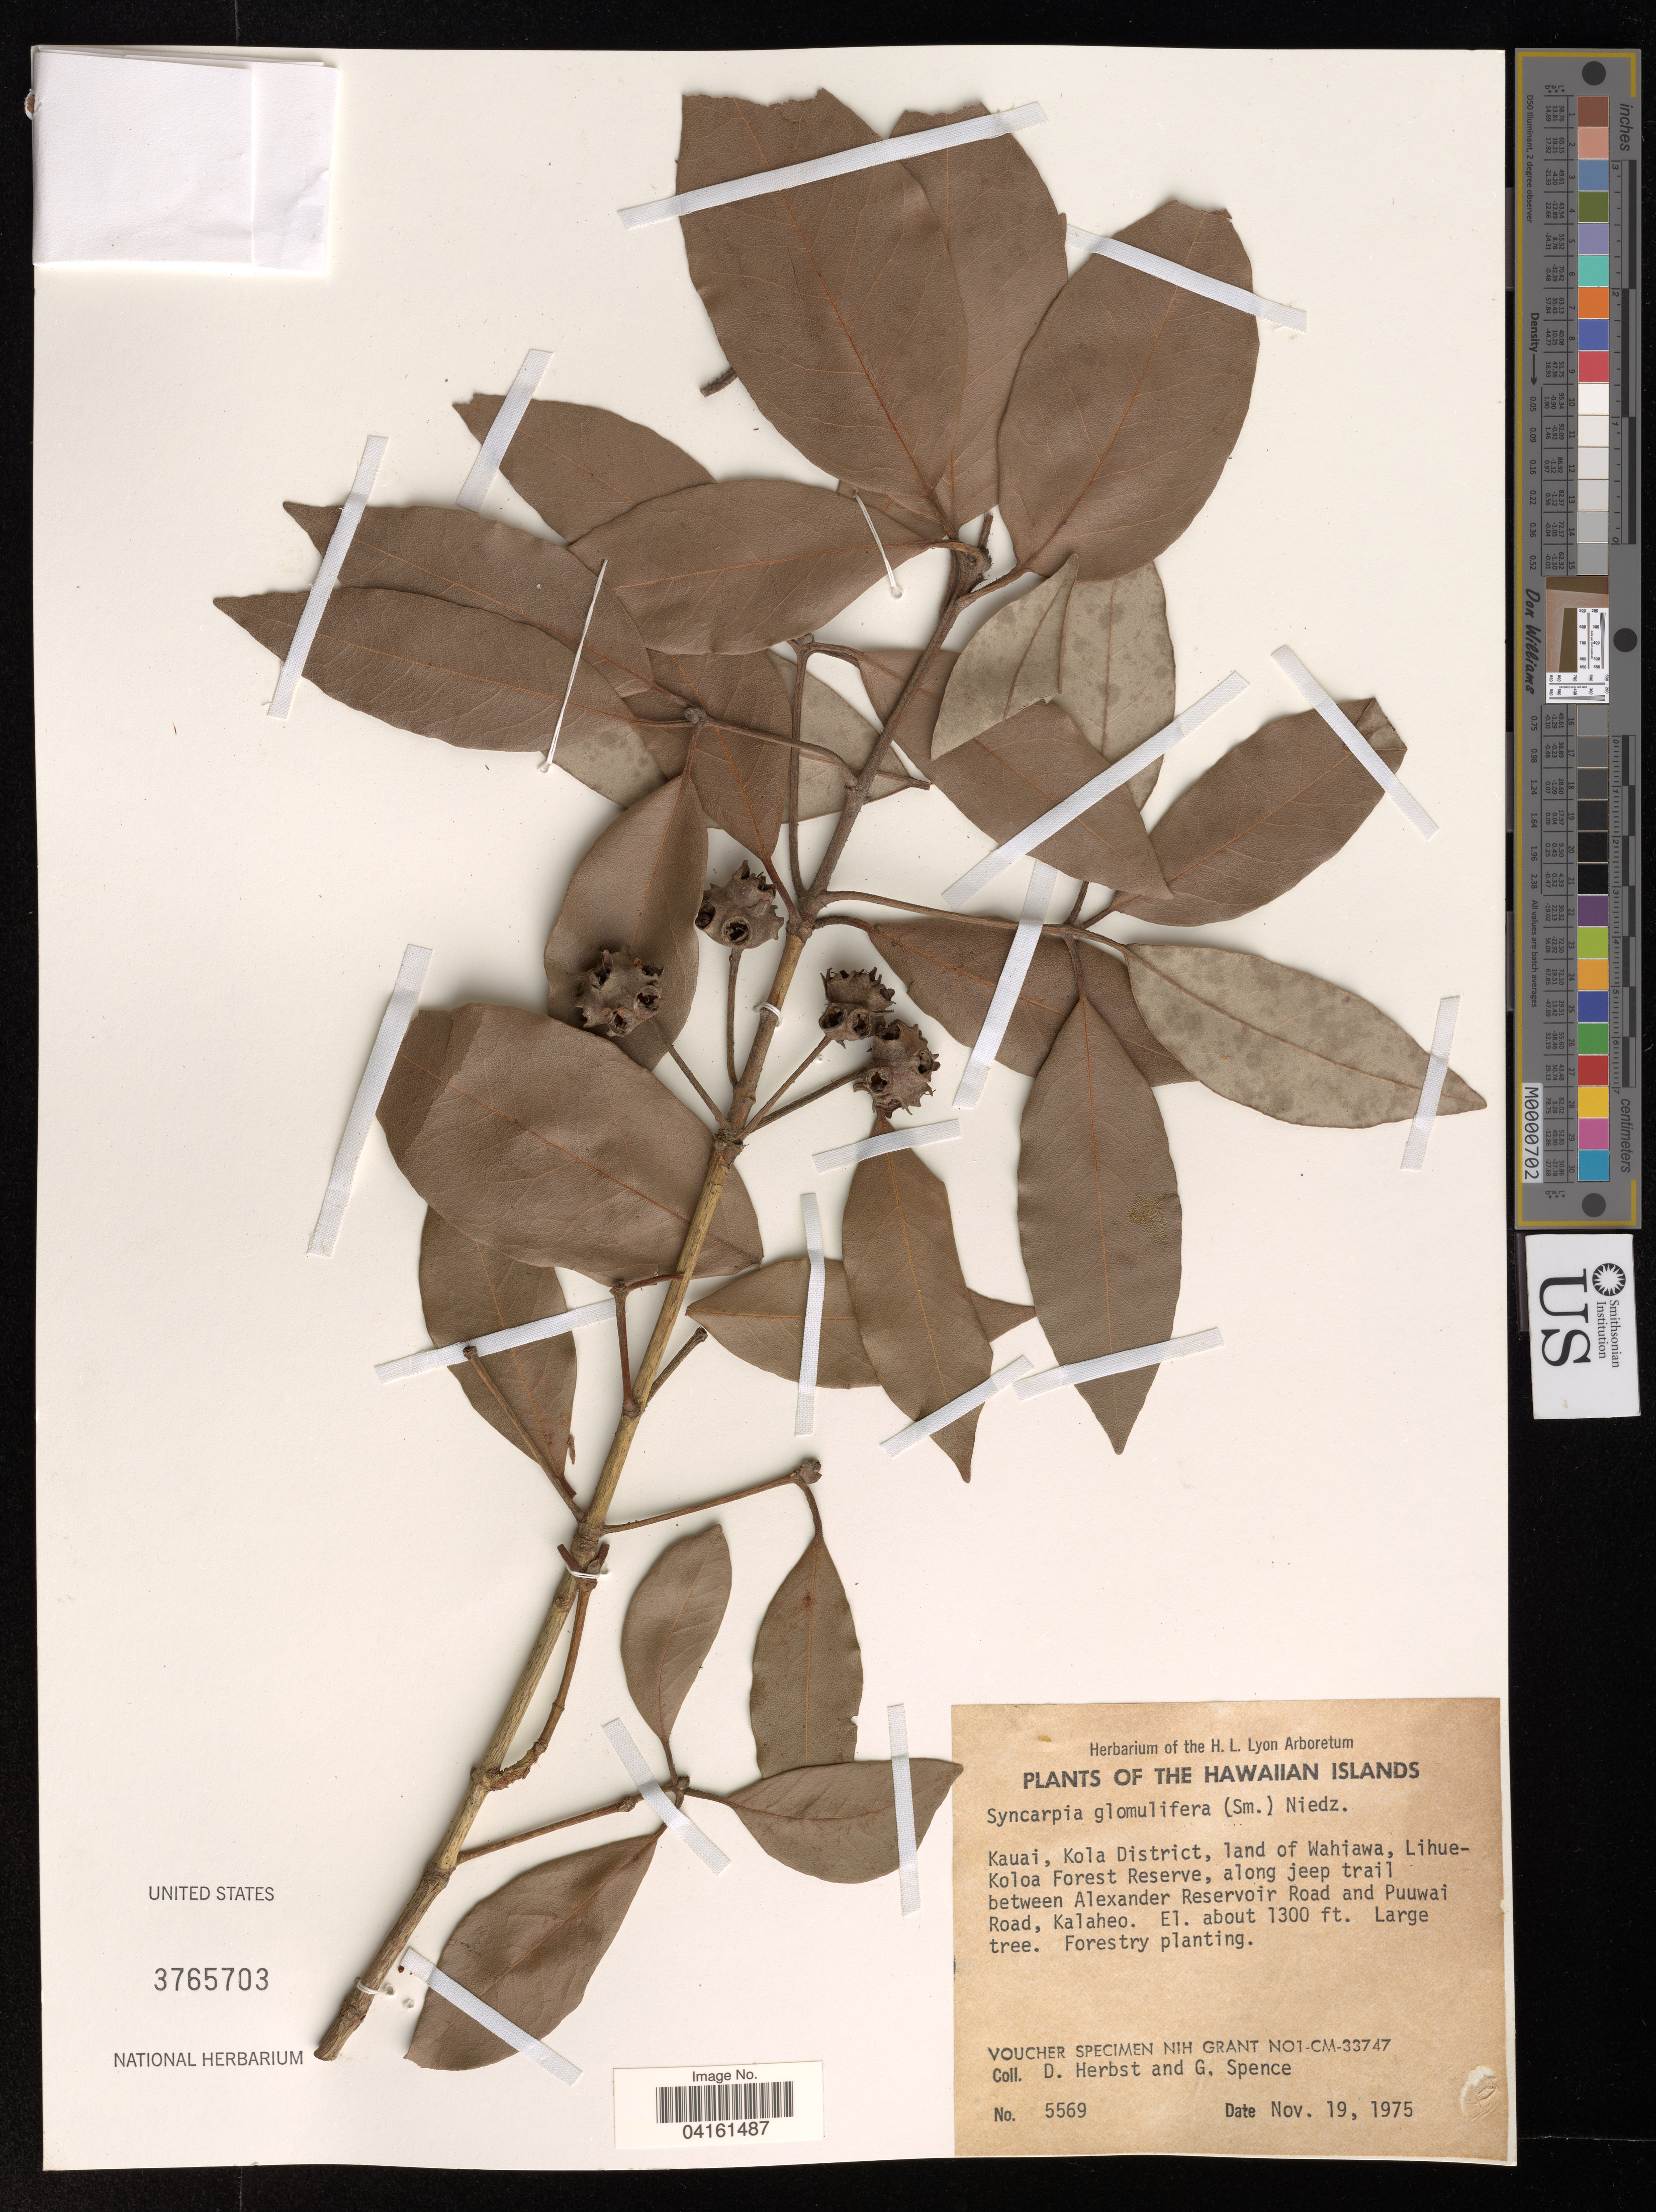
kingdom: Plantae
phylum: Tracheophyta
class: Magnoliopsida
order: Myrtales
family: Myrtaceae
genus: Syncarpia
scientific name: Syncarpia glomulifera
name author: (Sm.) Nied.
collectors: D. Herbst & G. Spence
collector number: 5569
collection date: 1975-11-19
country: United States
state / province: Hawaii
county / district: Kauai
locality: The Hawaiian Islands. Kauai. Kola District, land of Wahiawa, Lihue-Koloa Forest Reserve, along jeep trail between Alexander Reservoir Road and Puuwai Road, Kalaheo.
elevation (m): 396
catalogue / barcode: US 3765703